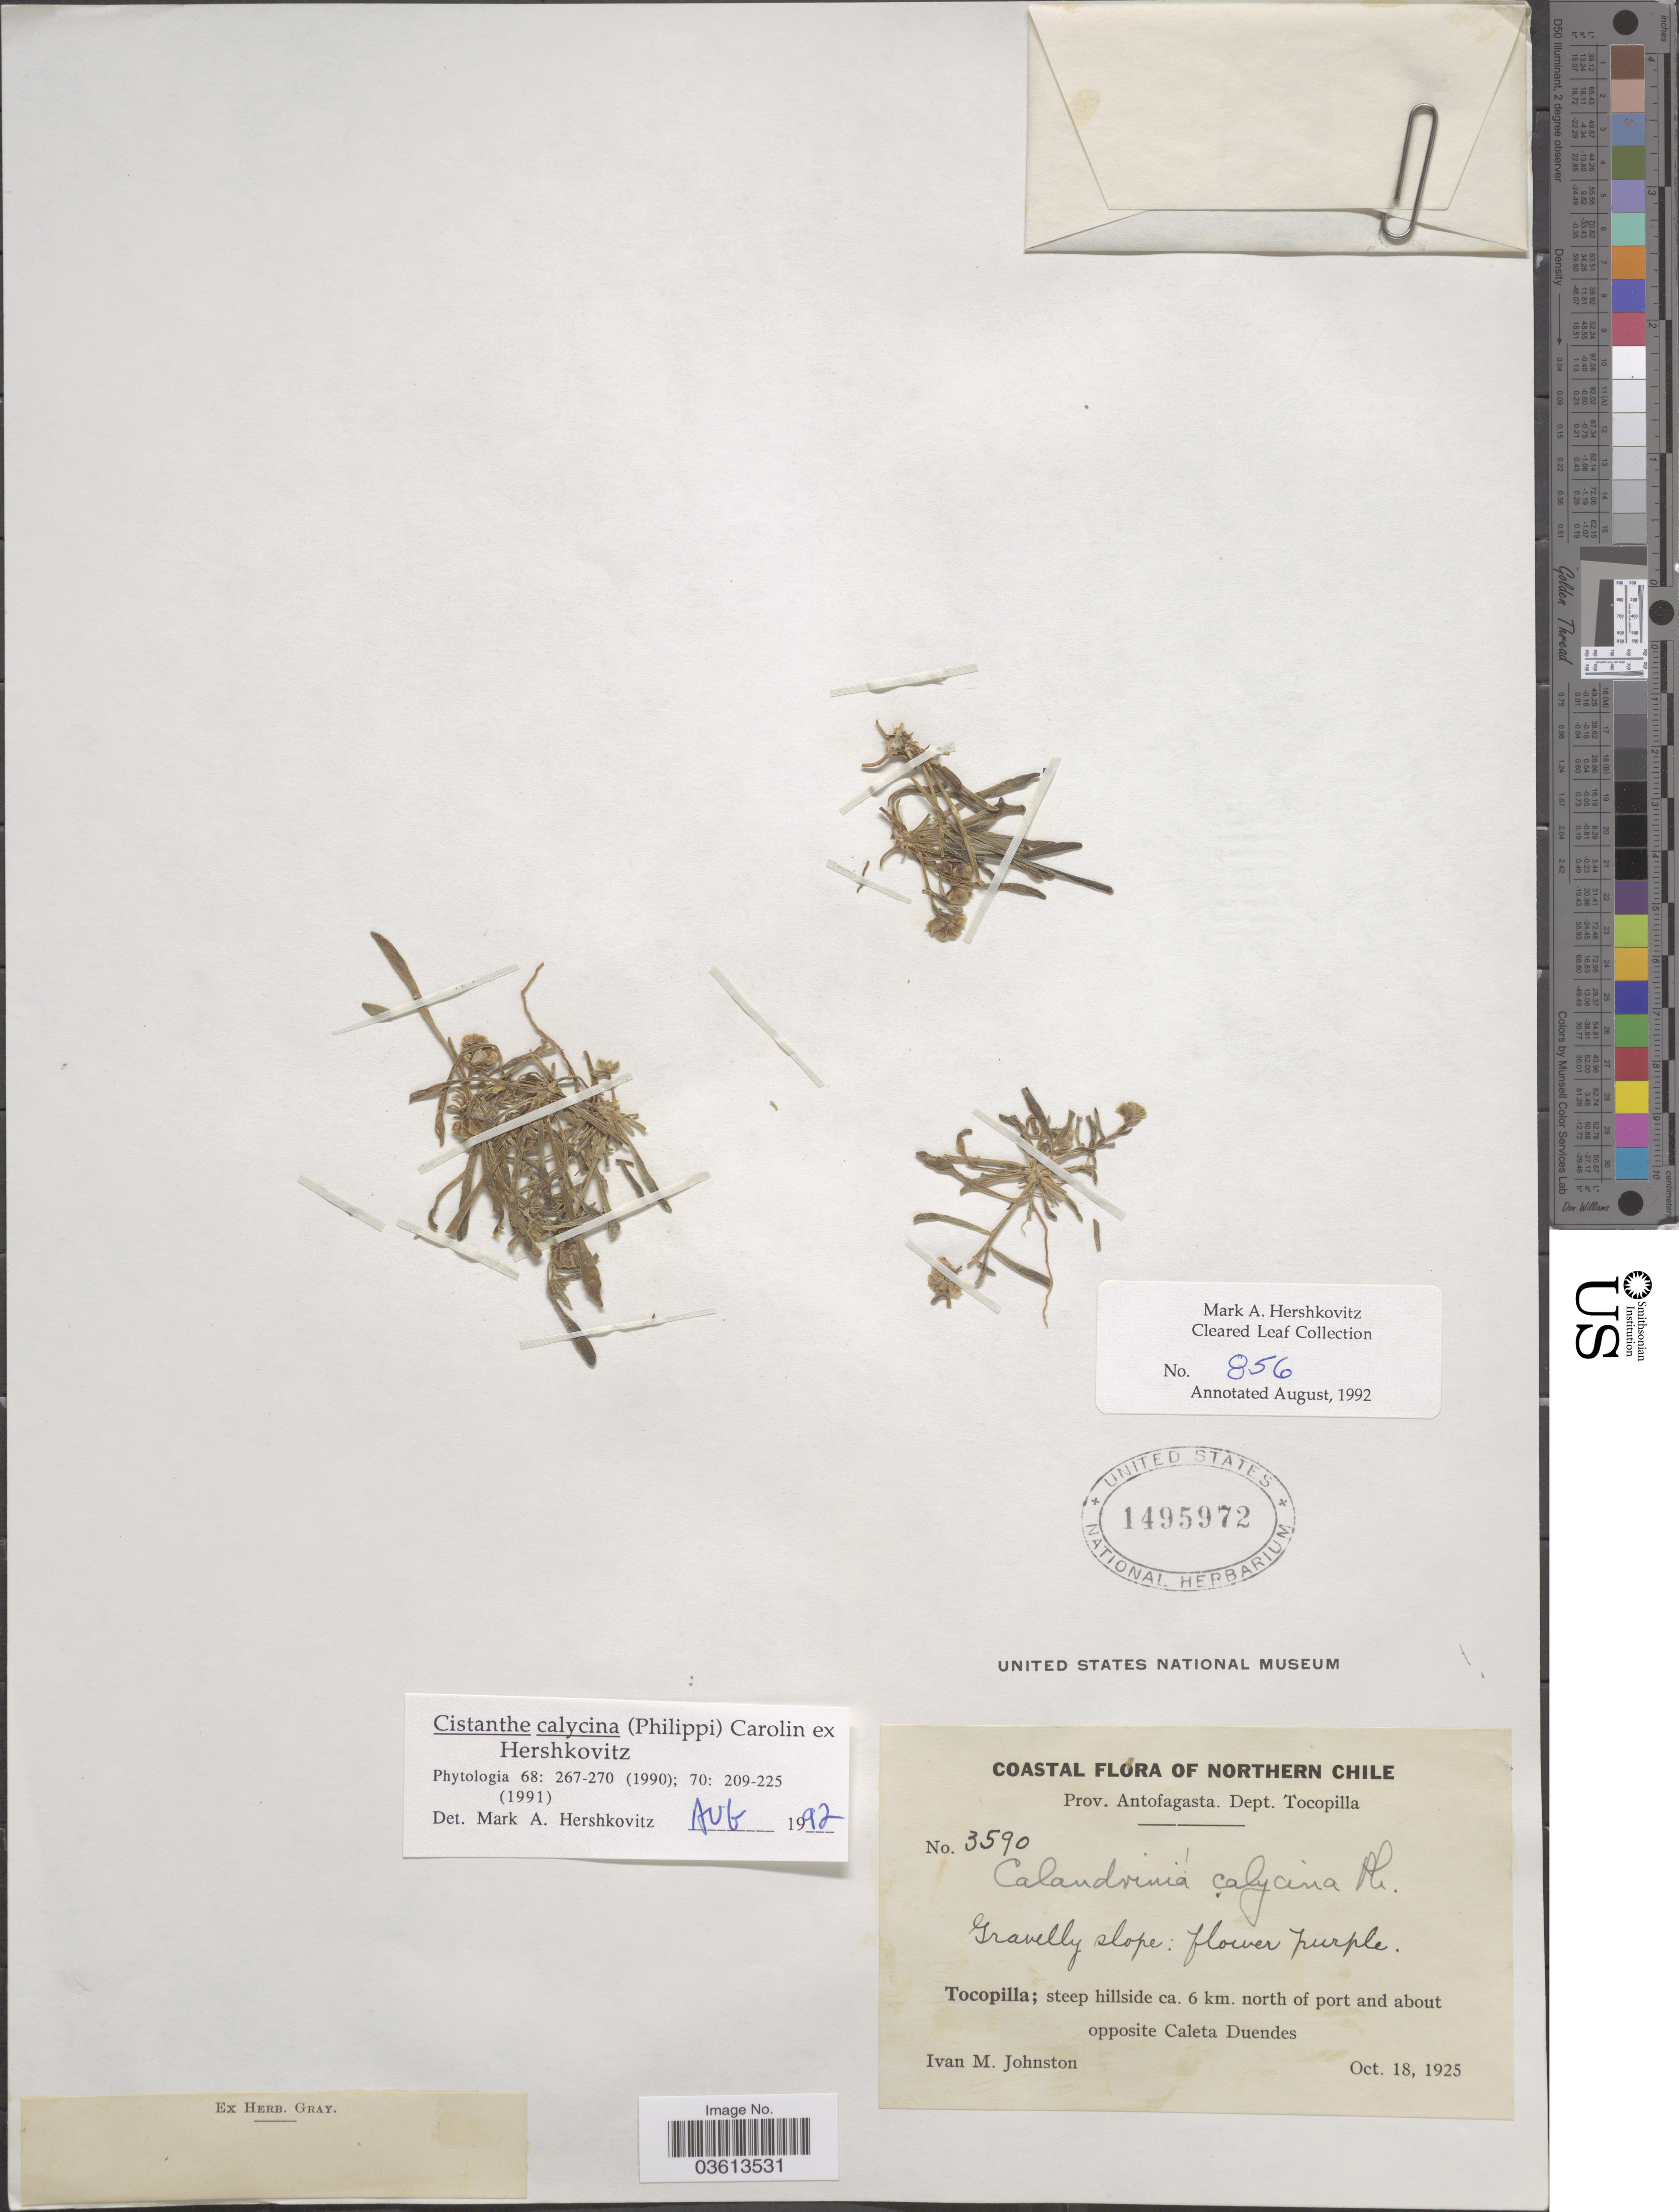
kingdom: Plantae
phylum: Tracheophyta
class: Magnoliopsida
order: Caryophyllales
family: Montiaceae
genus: Philippiamra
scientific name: Philippiamra calycina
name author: (Phil.) Hershk.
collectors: I.M. Johnston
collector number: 3590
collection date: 1925-10-18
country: Chile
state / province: Antofagasta (II)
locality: Coastal Northern Chile. Prov. Antofagasta. Dept. Tocopilla. Steep hillside ca. 6 km. north of port and about opposite Caleta Duendes.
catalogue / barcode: US 1495972